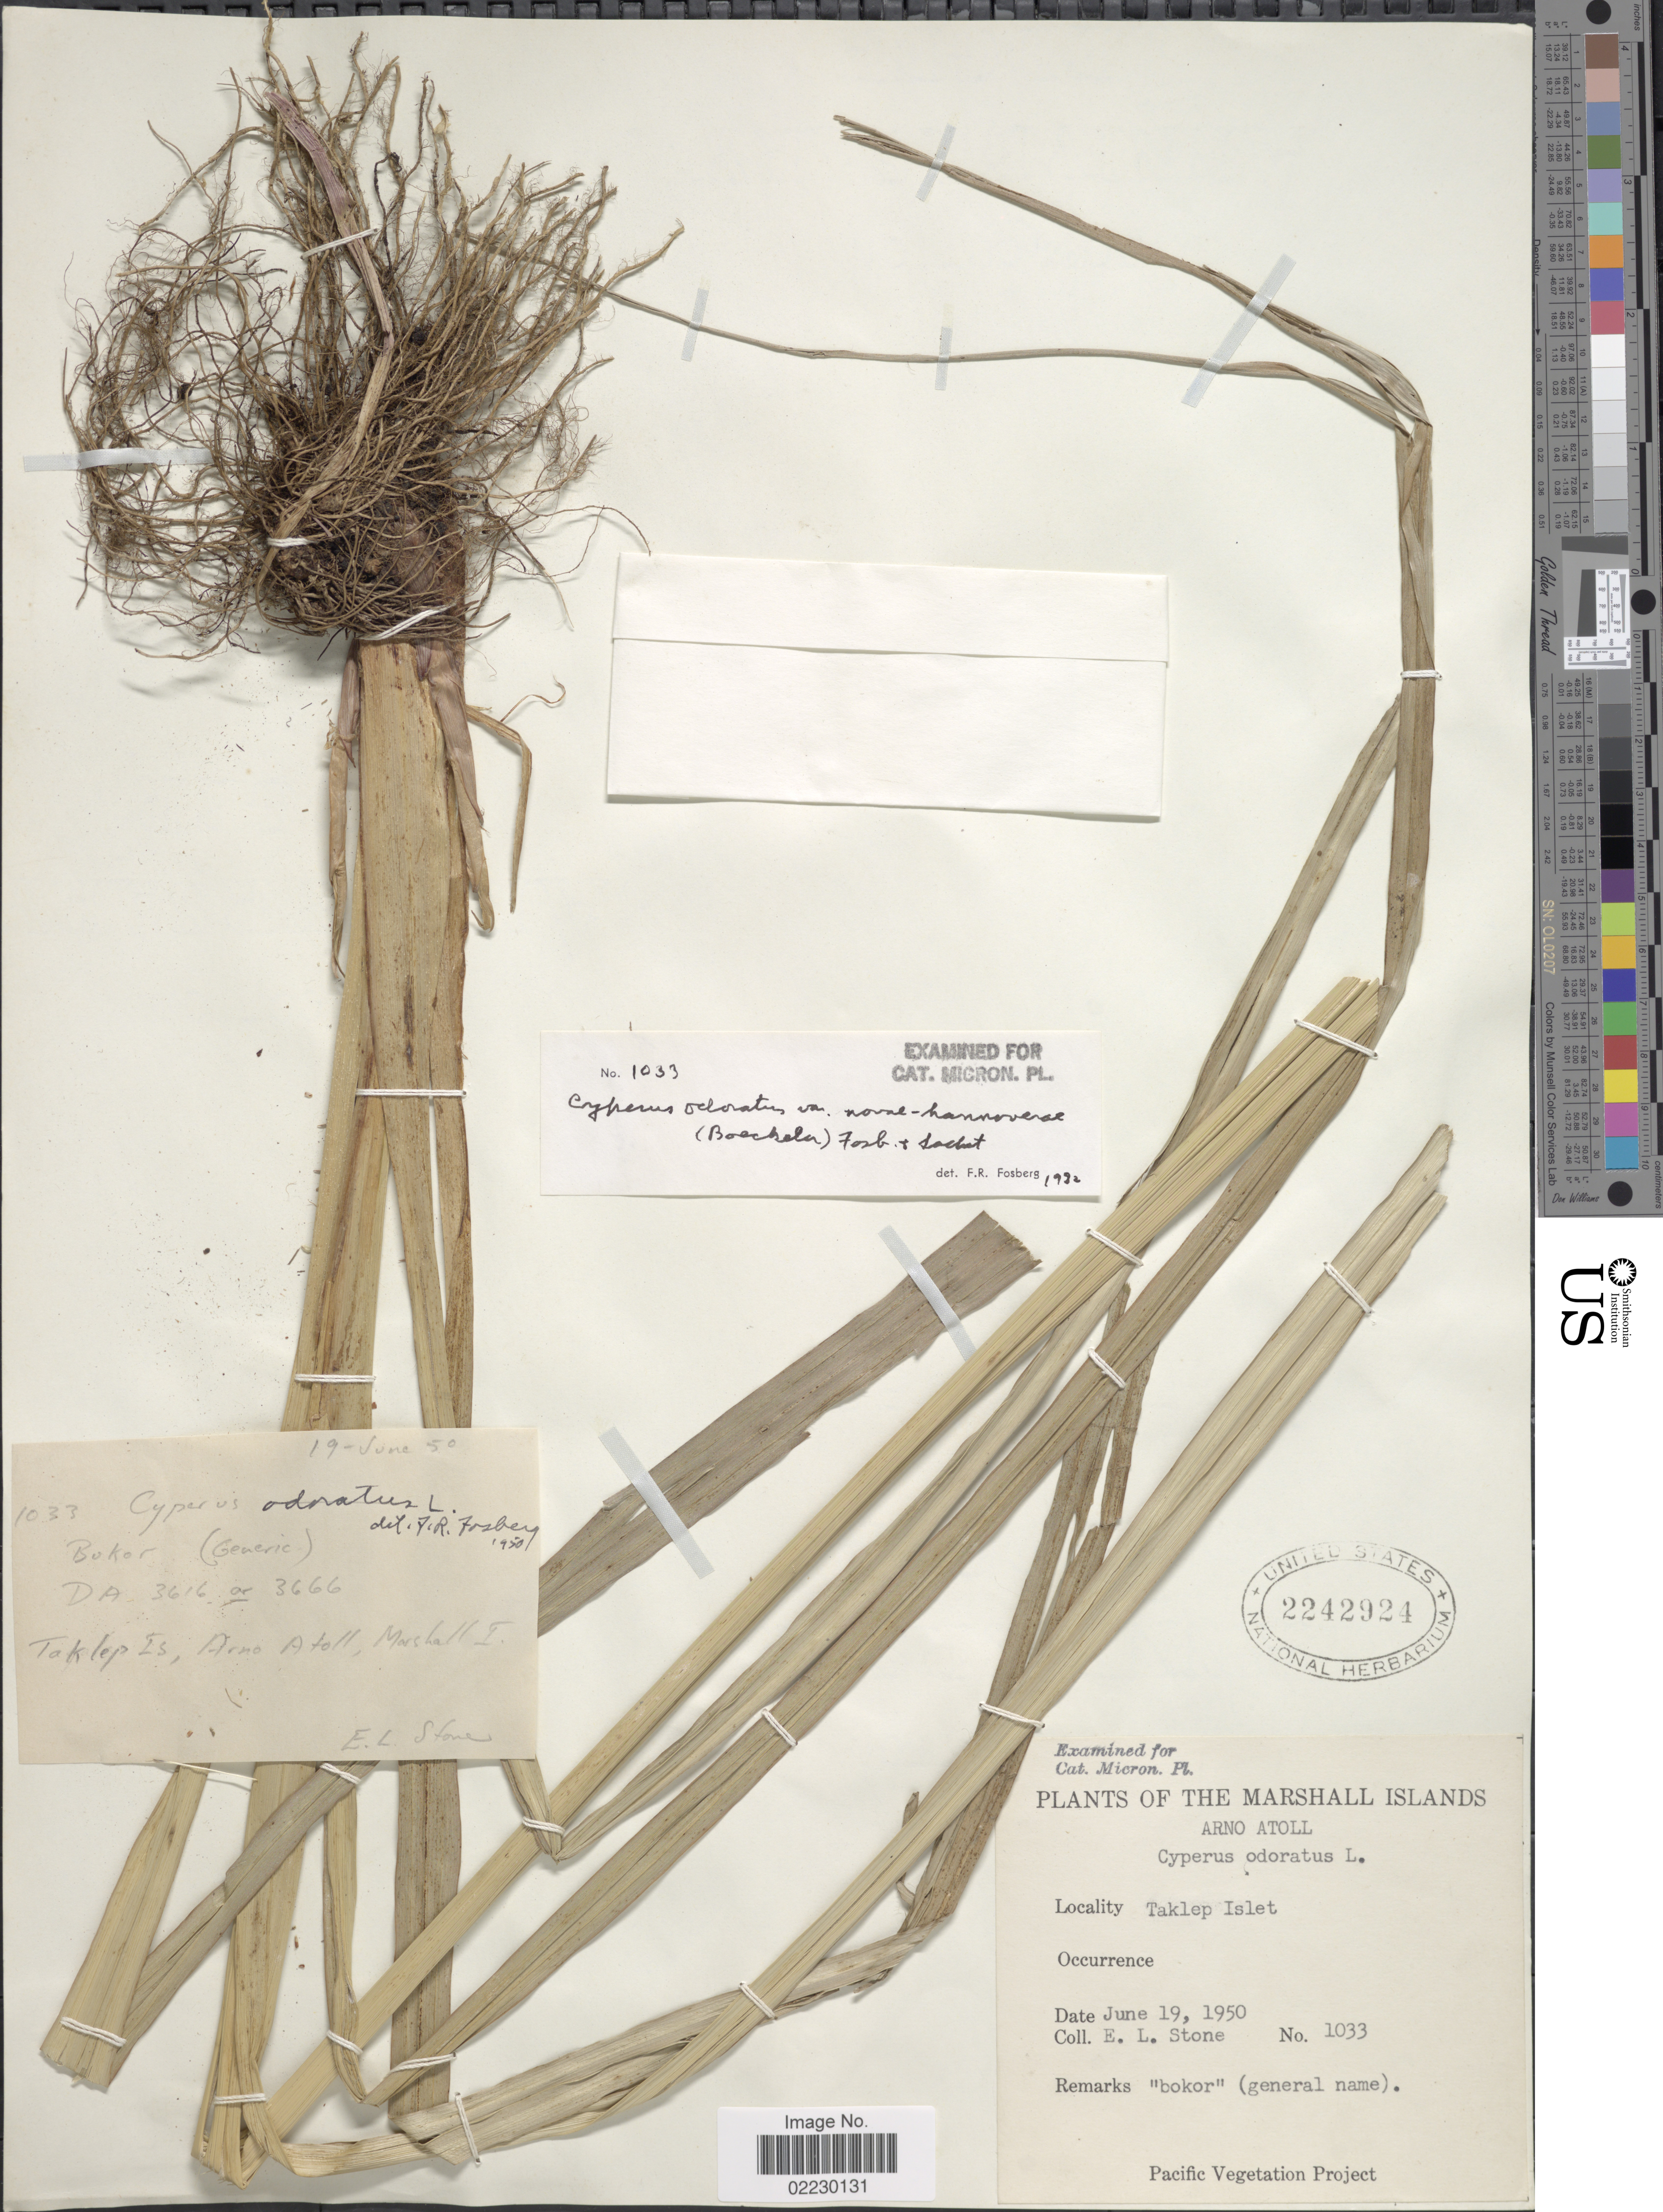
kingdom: Plantae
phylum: Tracheophyta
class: Liliopsida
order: Poales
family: Cyperaceae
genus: Cyperus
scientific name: Cyperus odoratus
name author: L.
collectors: E. L. Stone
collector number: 1033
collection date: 1950-06-19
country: Marshall Islands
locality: Arno Atoll, Taklep Islet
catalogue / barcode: US 2242924